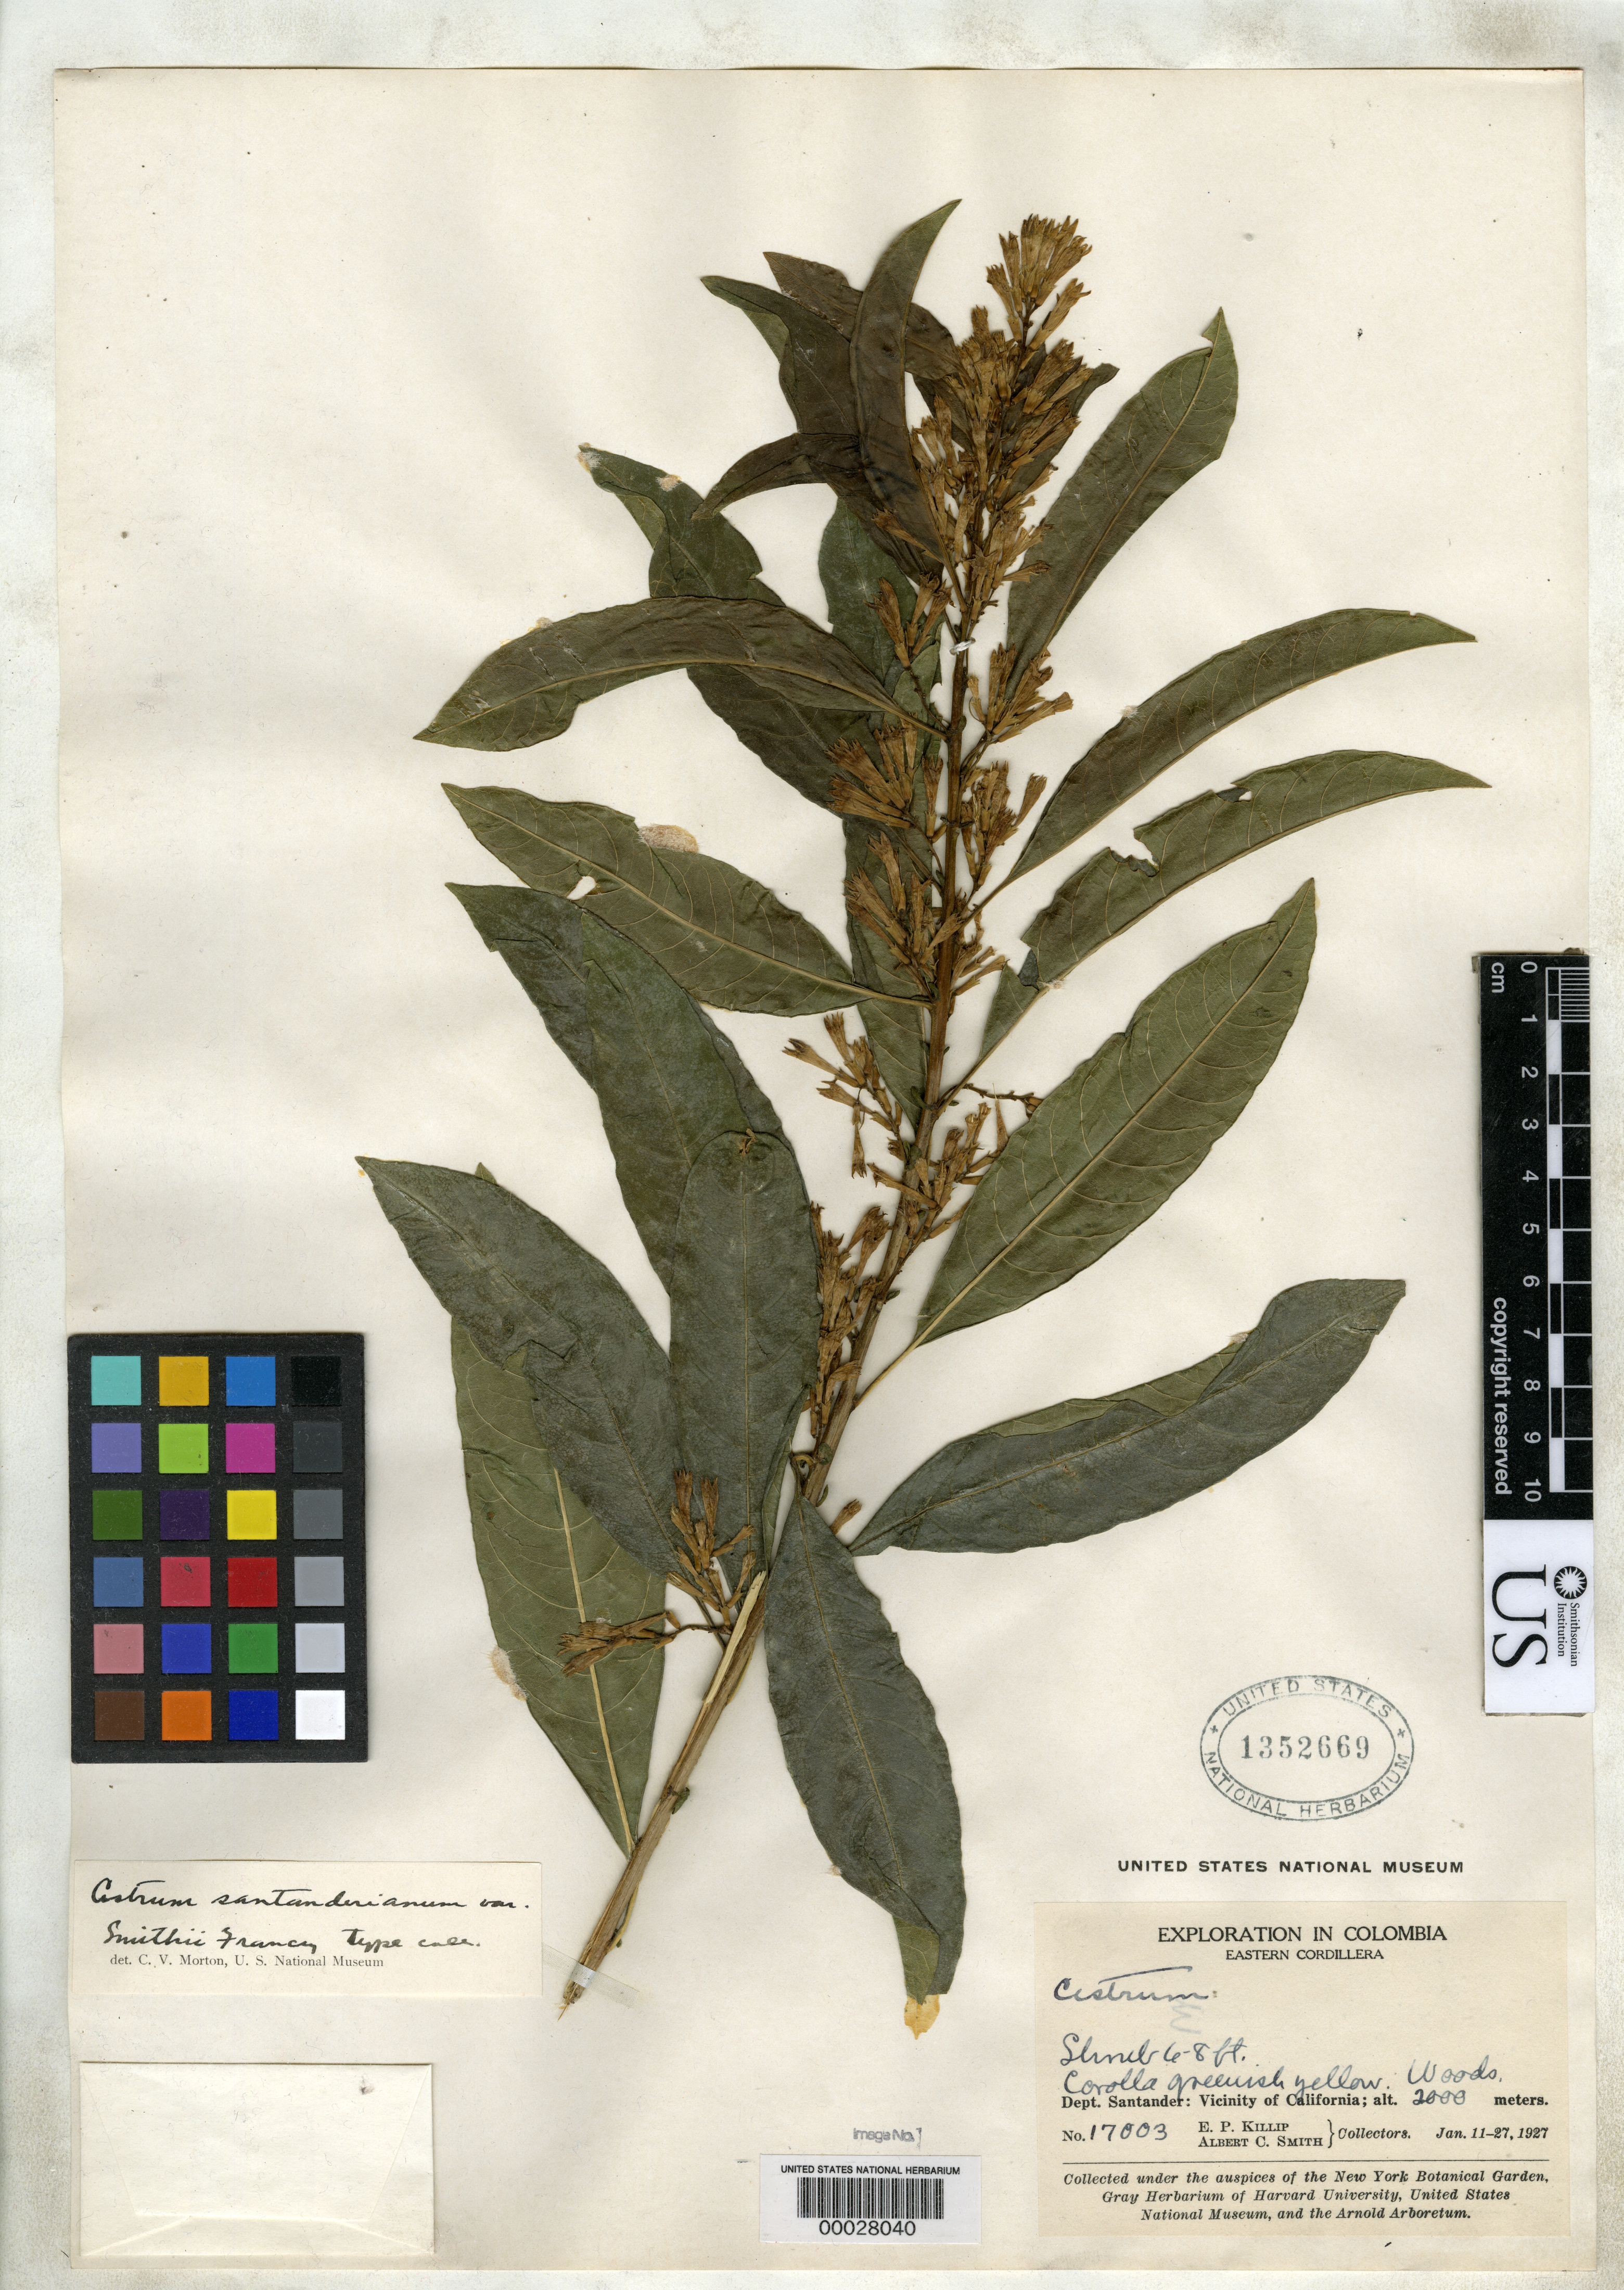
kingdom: Plantae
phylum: Tracheophyta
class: Magnoliopsida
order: Solanales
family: Solanaceae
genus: Cestrum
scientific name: Cestrum santanderianum var. smithii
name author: Francey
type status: Isotype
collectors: E. P. Killip & A. C. Smith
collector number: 17003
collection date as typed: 11 Jan 1927 to 27 Jan 1927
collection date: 1927-01-11/1927-01-27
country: Colombia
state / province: Santander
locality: California, eastern Cordillera.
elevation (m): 2000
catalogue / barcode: US 1352669